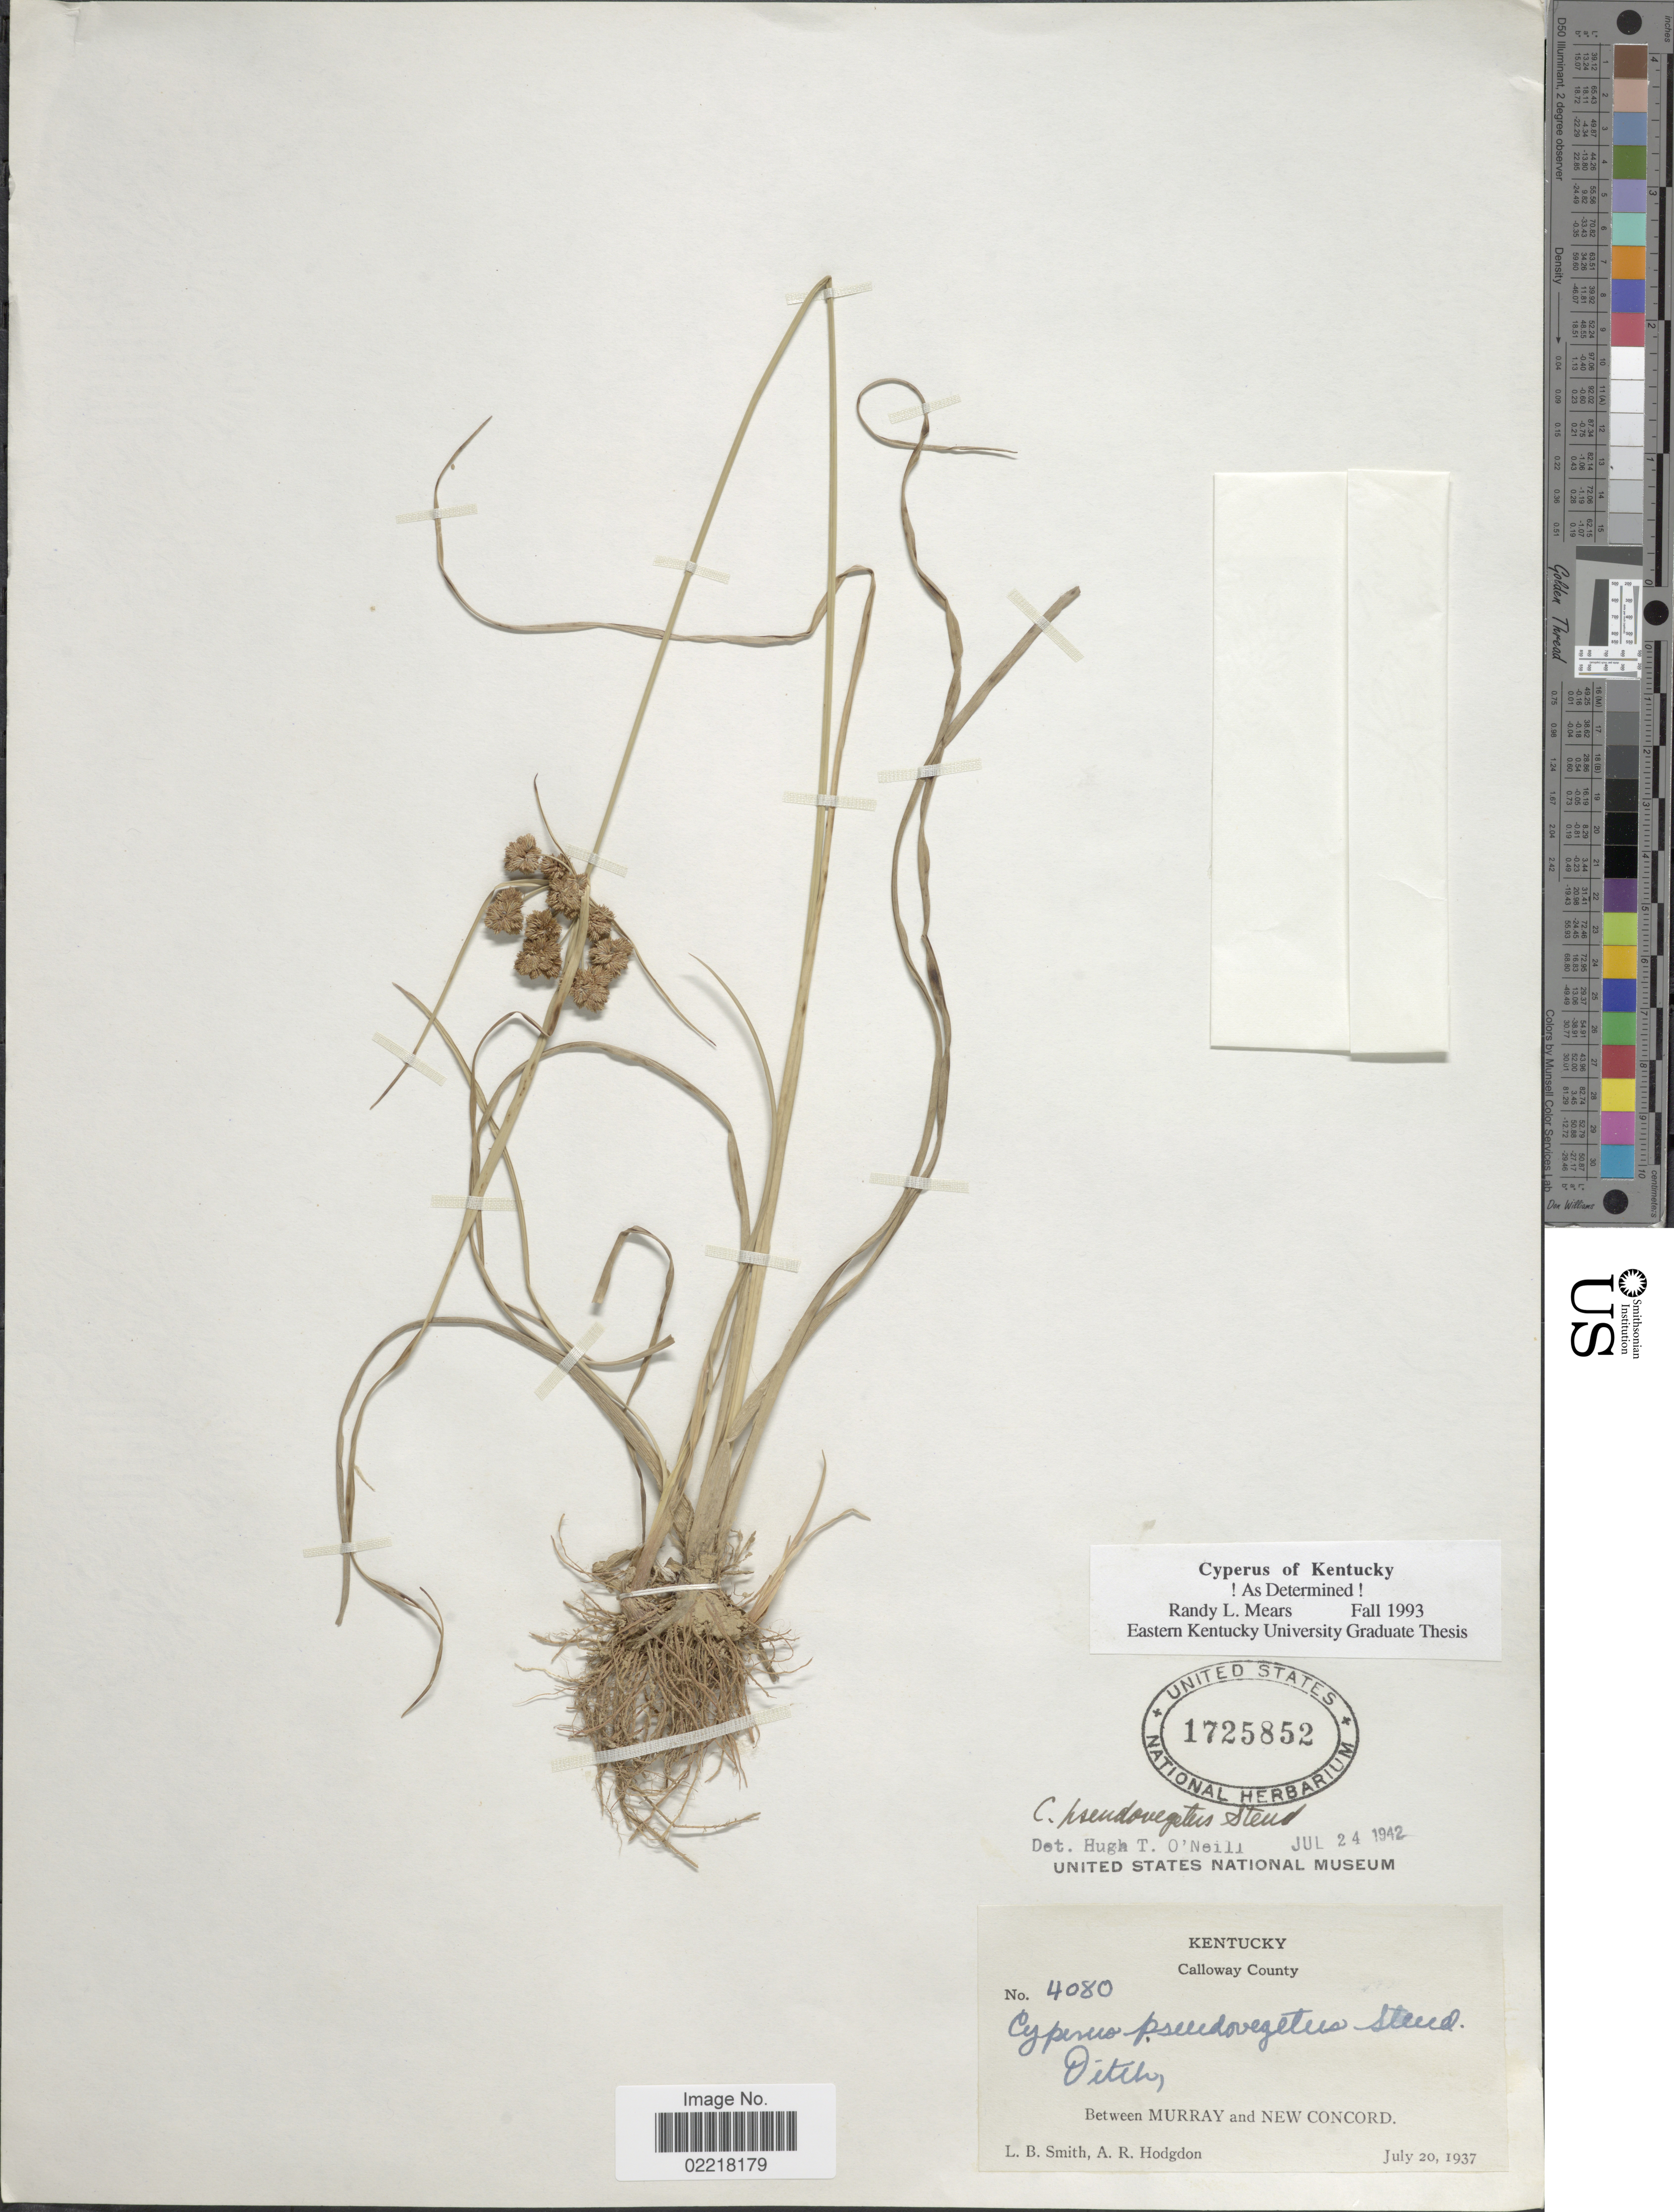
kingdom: Plantae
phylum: Tracheophyta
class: Liliopsida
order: Poales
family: Cyperaceae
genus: Cyperus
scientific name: Cyperus pseudovegetus Steud.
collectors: L. Smith & A. R. Hodgdon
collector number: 4080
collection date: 1937-07-20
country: United States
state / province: Kentucky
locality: Calloway County. Ditch, Between Murray and New Concord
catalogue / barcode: US 1725852